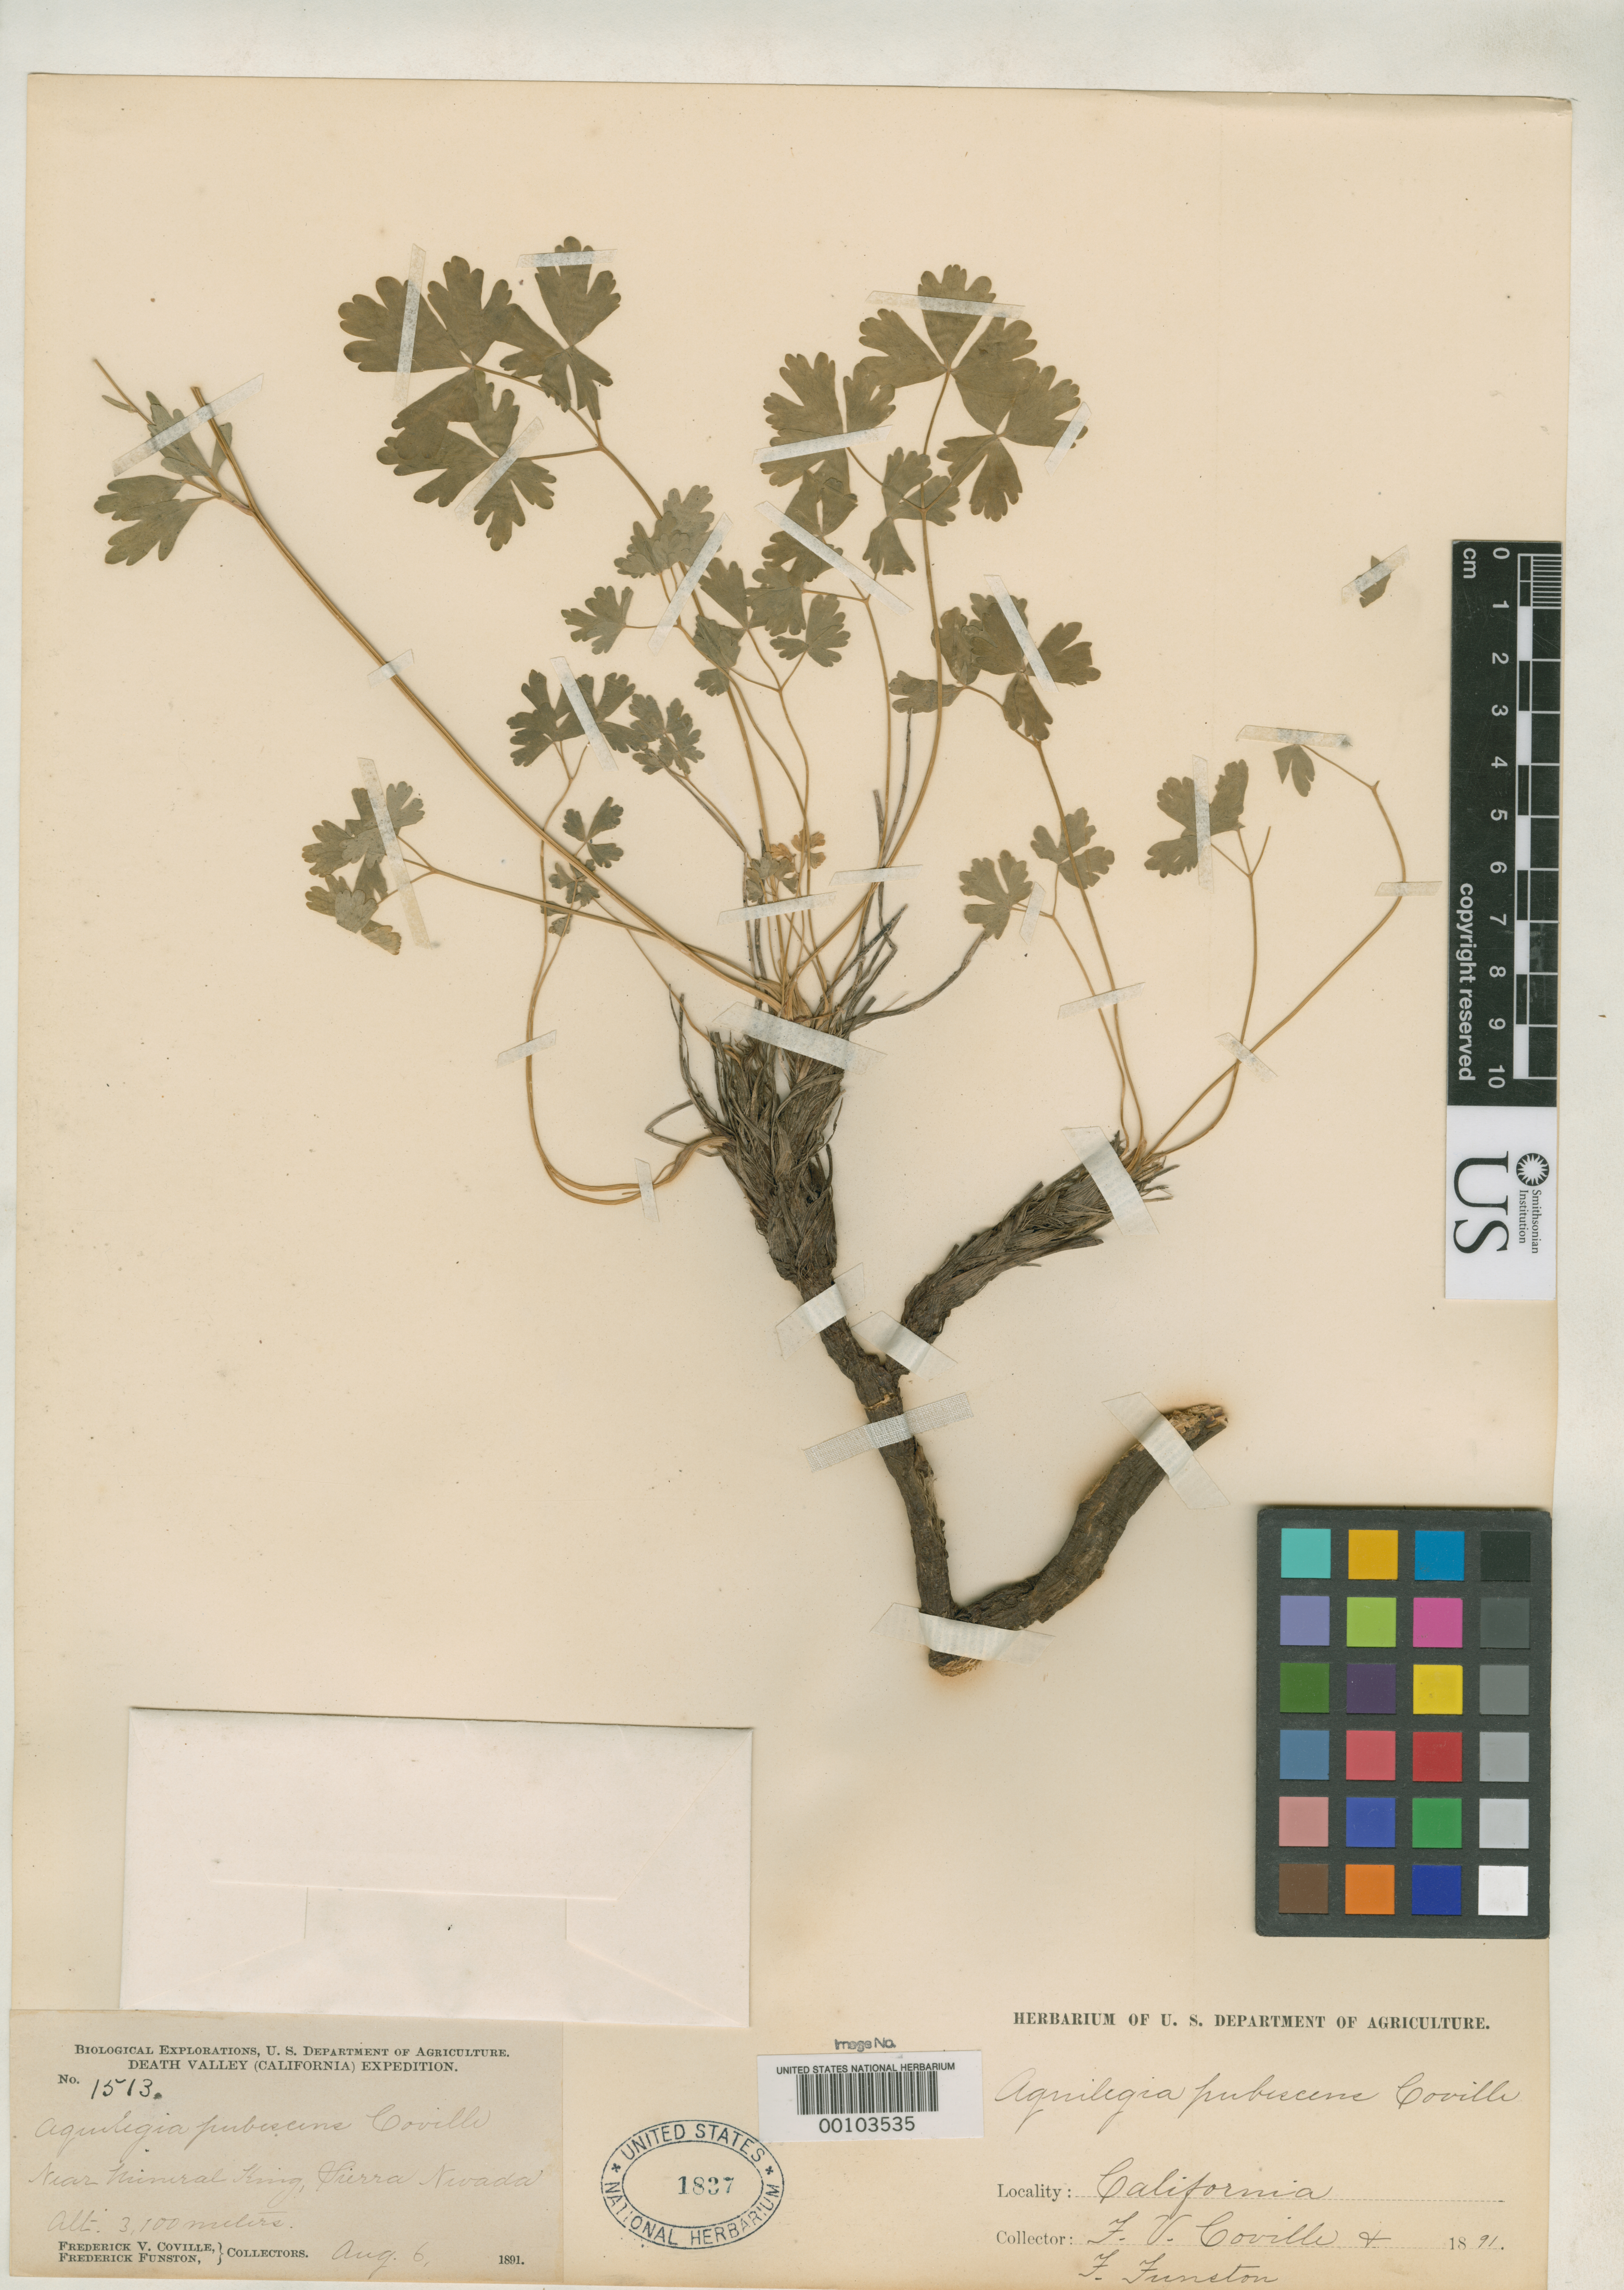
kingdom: Plantae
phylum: Tracheophyta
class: Magnoliopsida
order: Ranunculales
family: Ranunculaceae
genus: Aquilegia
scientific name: Aquilegia pubescens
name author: Coville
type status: Isotype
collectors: F. V. Coville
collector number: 1513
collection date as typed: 06 Aug 1891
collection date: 1891-08-06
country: United States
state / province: California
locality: Near Mineral Spring, Sierra Nevada.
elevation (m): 3100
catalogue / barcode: US 1837